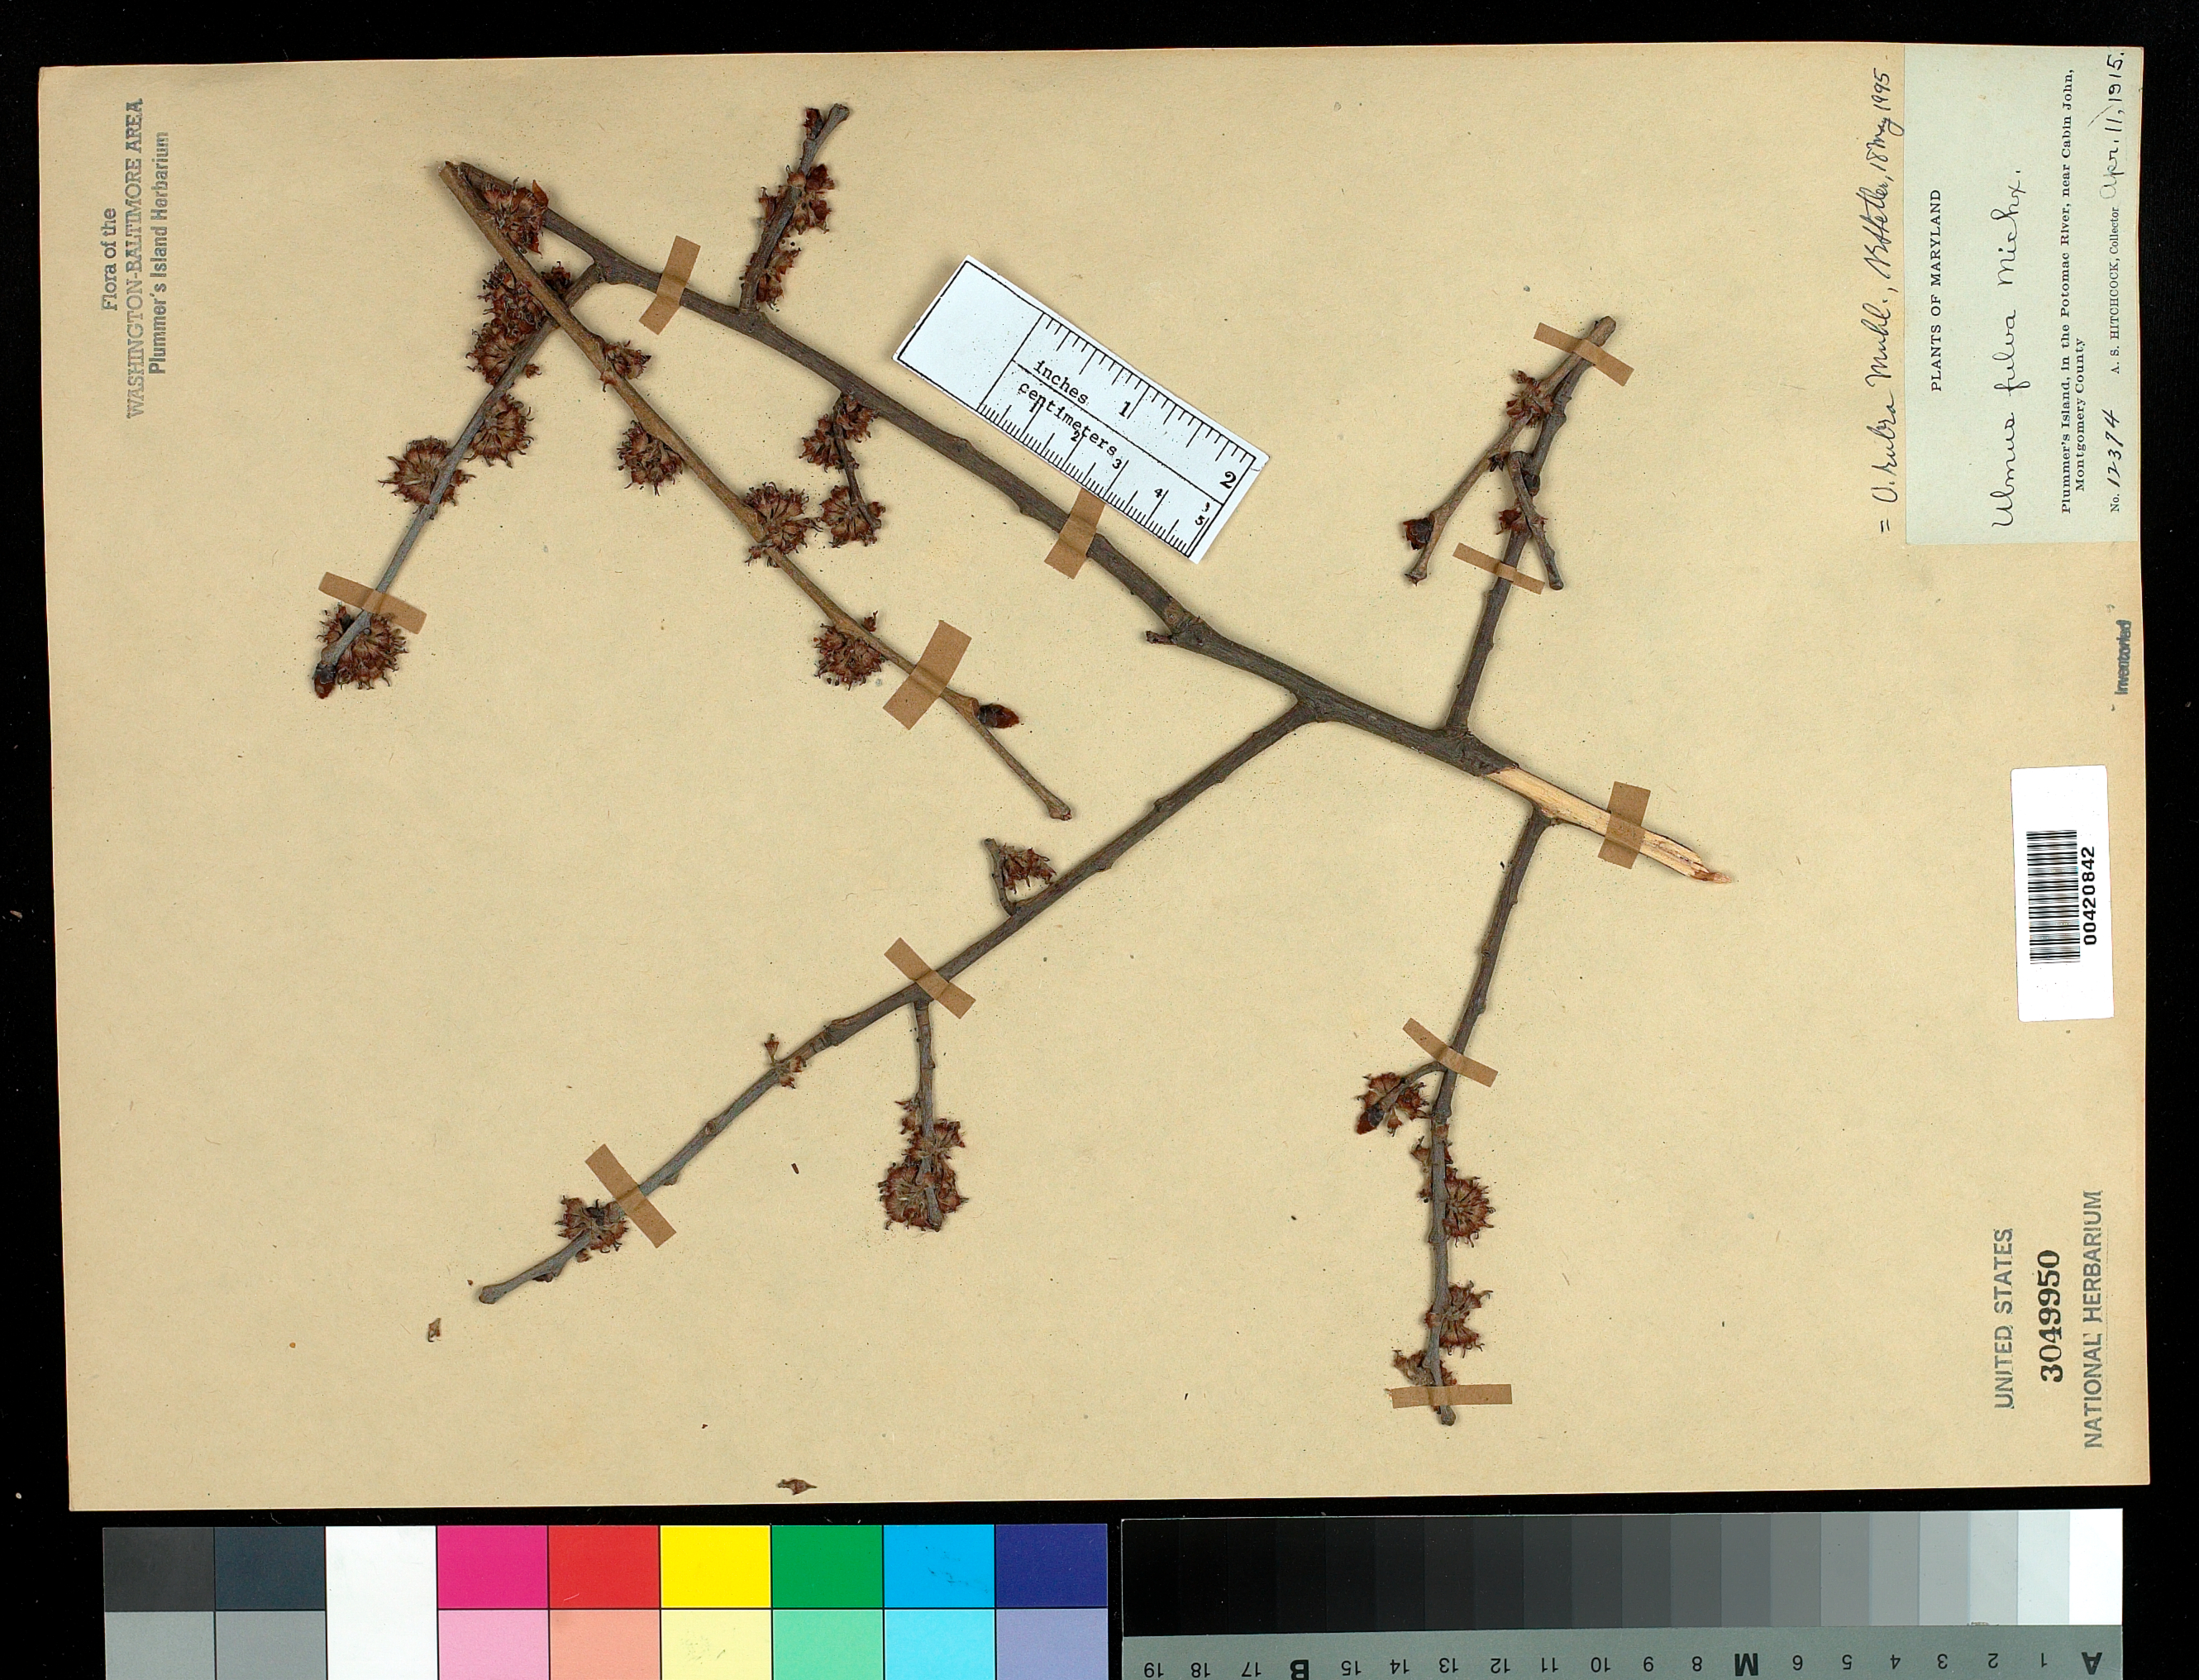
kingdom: Plantae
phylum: Tracheophyta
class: Magnoliopsida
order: Rosales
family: Ulmaceae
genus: Ulmus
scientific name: Ulmus rubra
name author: Muhl.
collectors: A. S. Hitchcock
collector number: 12374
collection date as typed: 11 Apr 1915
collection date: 1915-04-11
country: United States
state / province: Maryland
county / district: Montgomery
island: Plummers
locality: Plummer's Island C. & O. Canal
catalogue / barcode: US 3049950